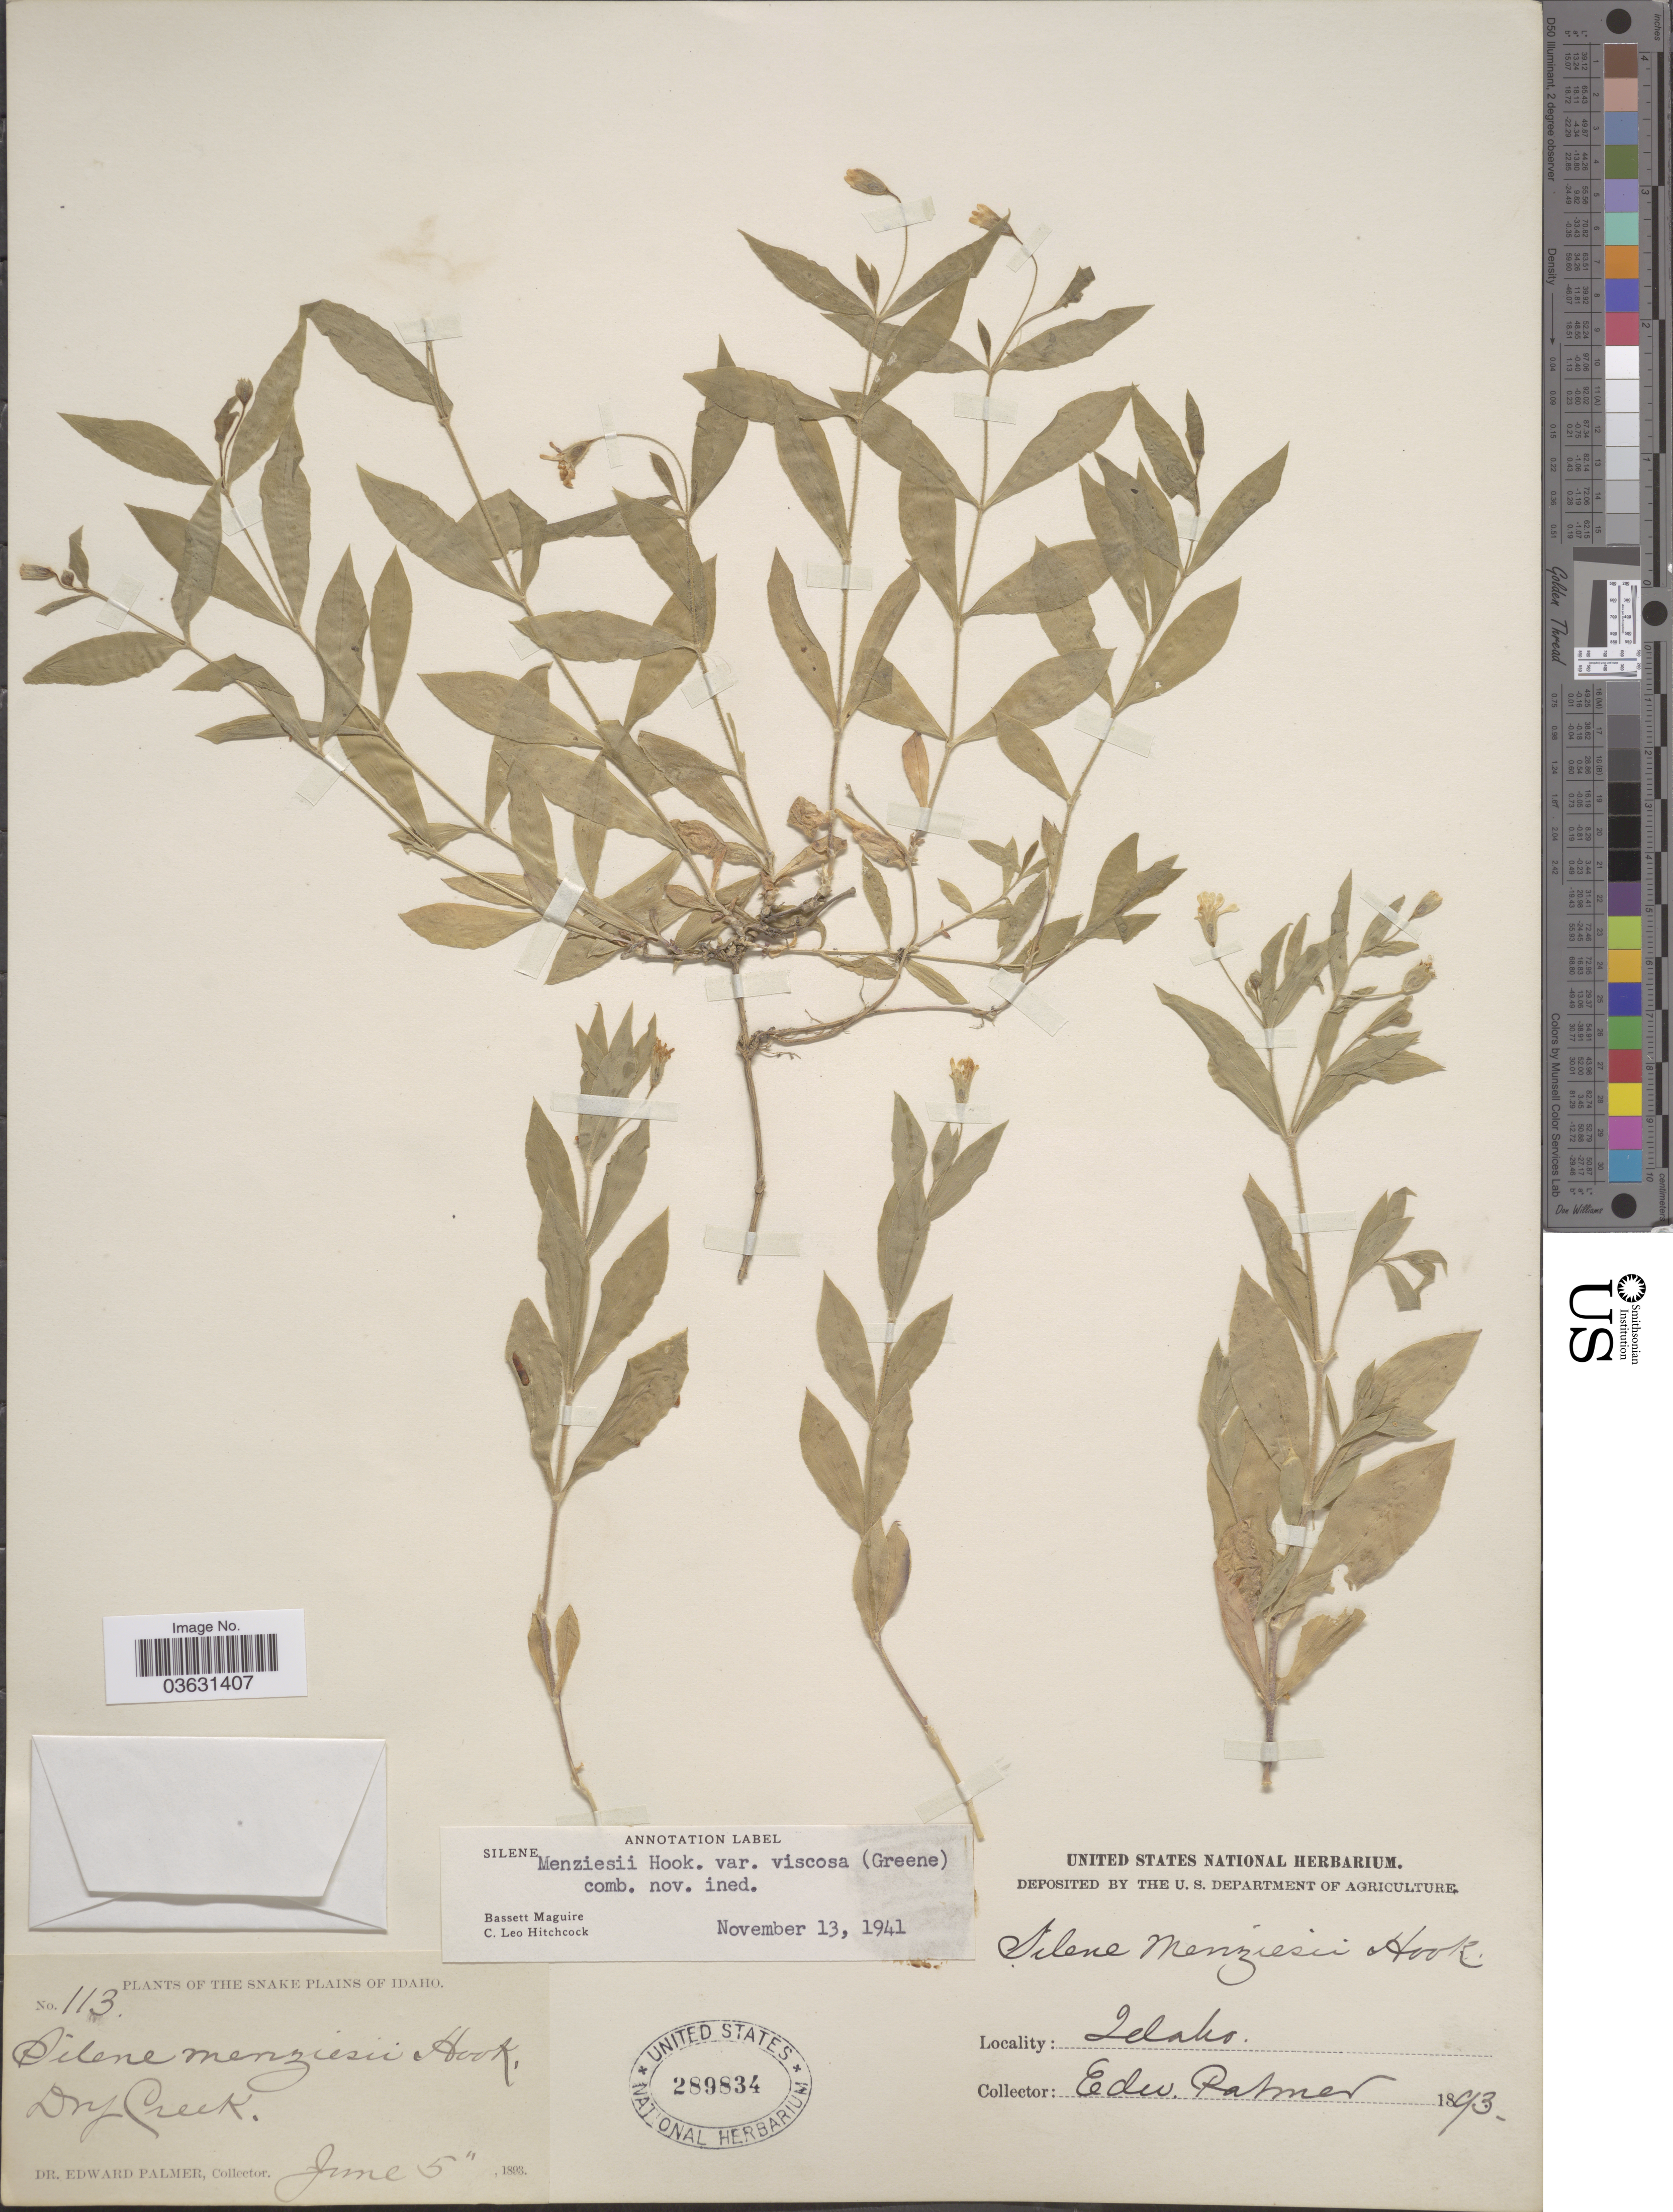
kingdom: Plantae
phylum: Tracheophyta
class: Magnoliopsida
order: Caryophyllales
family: Caryophyllaceae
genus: Silene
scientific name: Silene menziesii var. viscosa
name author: (Greene) C.L. Hitchc. & Maguire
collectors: E. Palmer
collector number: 113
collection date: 1893-06-05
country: United States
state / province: Idaho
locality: Snake Plains of Idaho. Dry Creek.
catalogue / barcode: US 289834